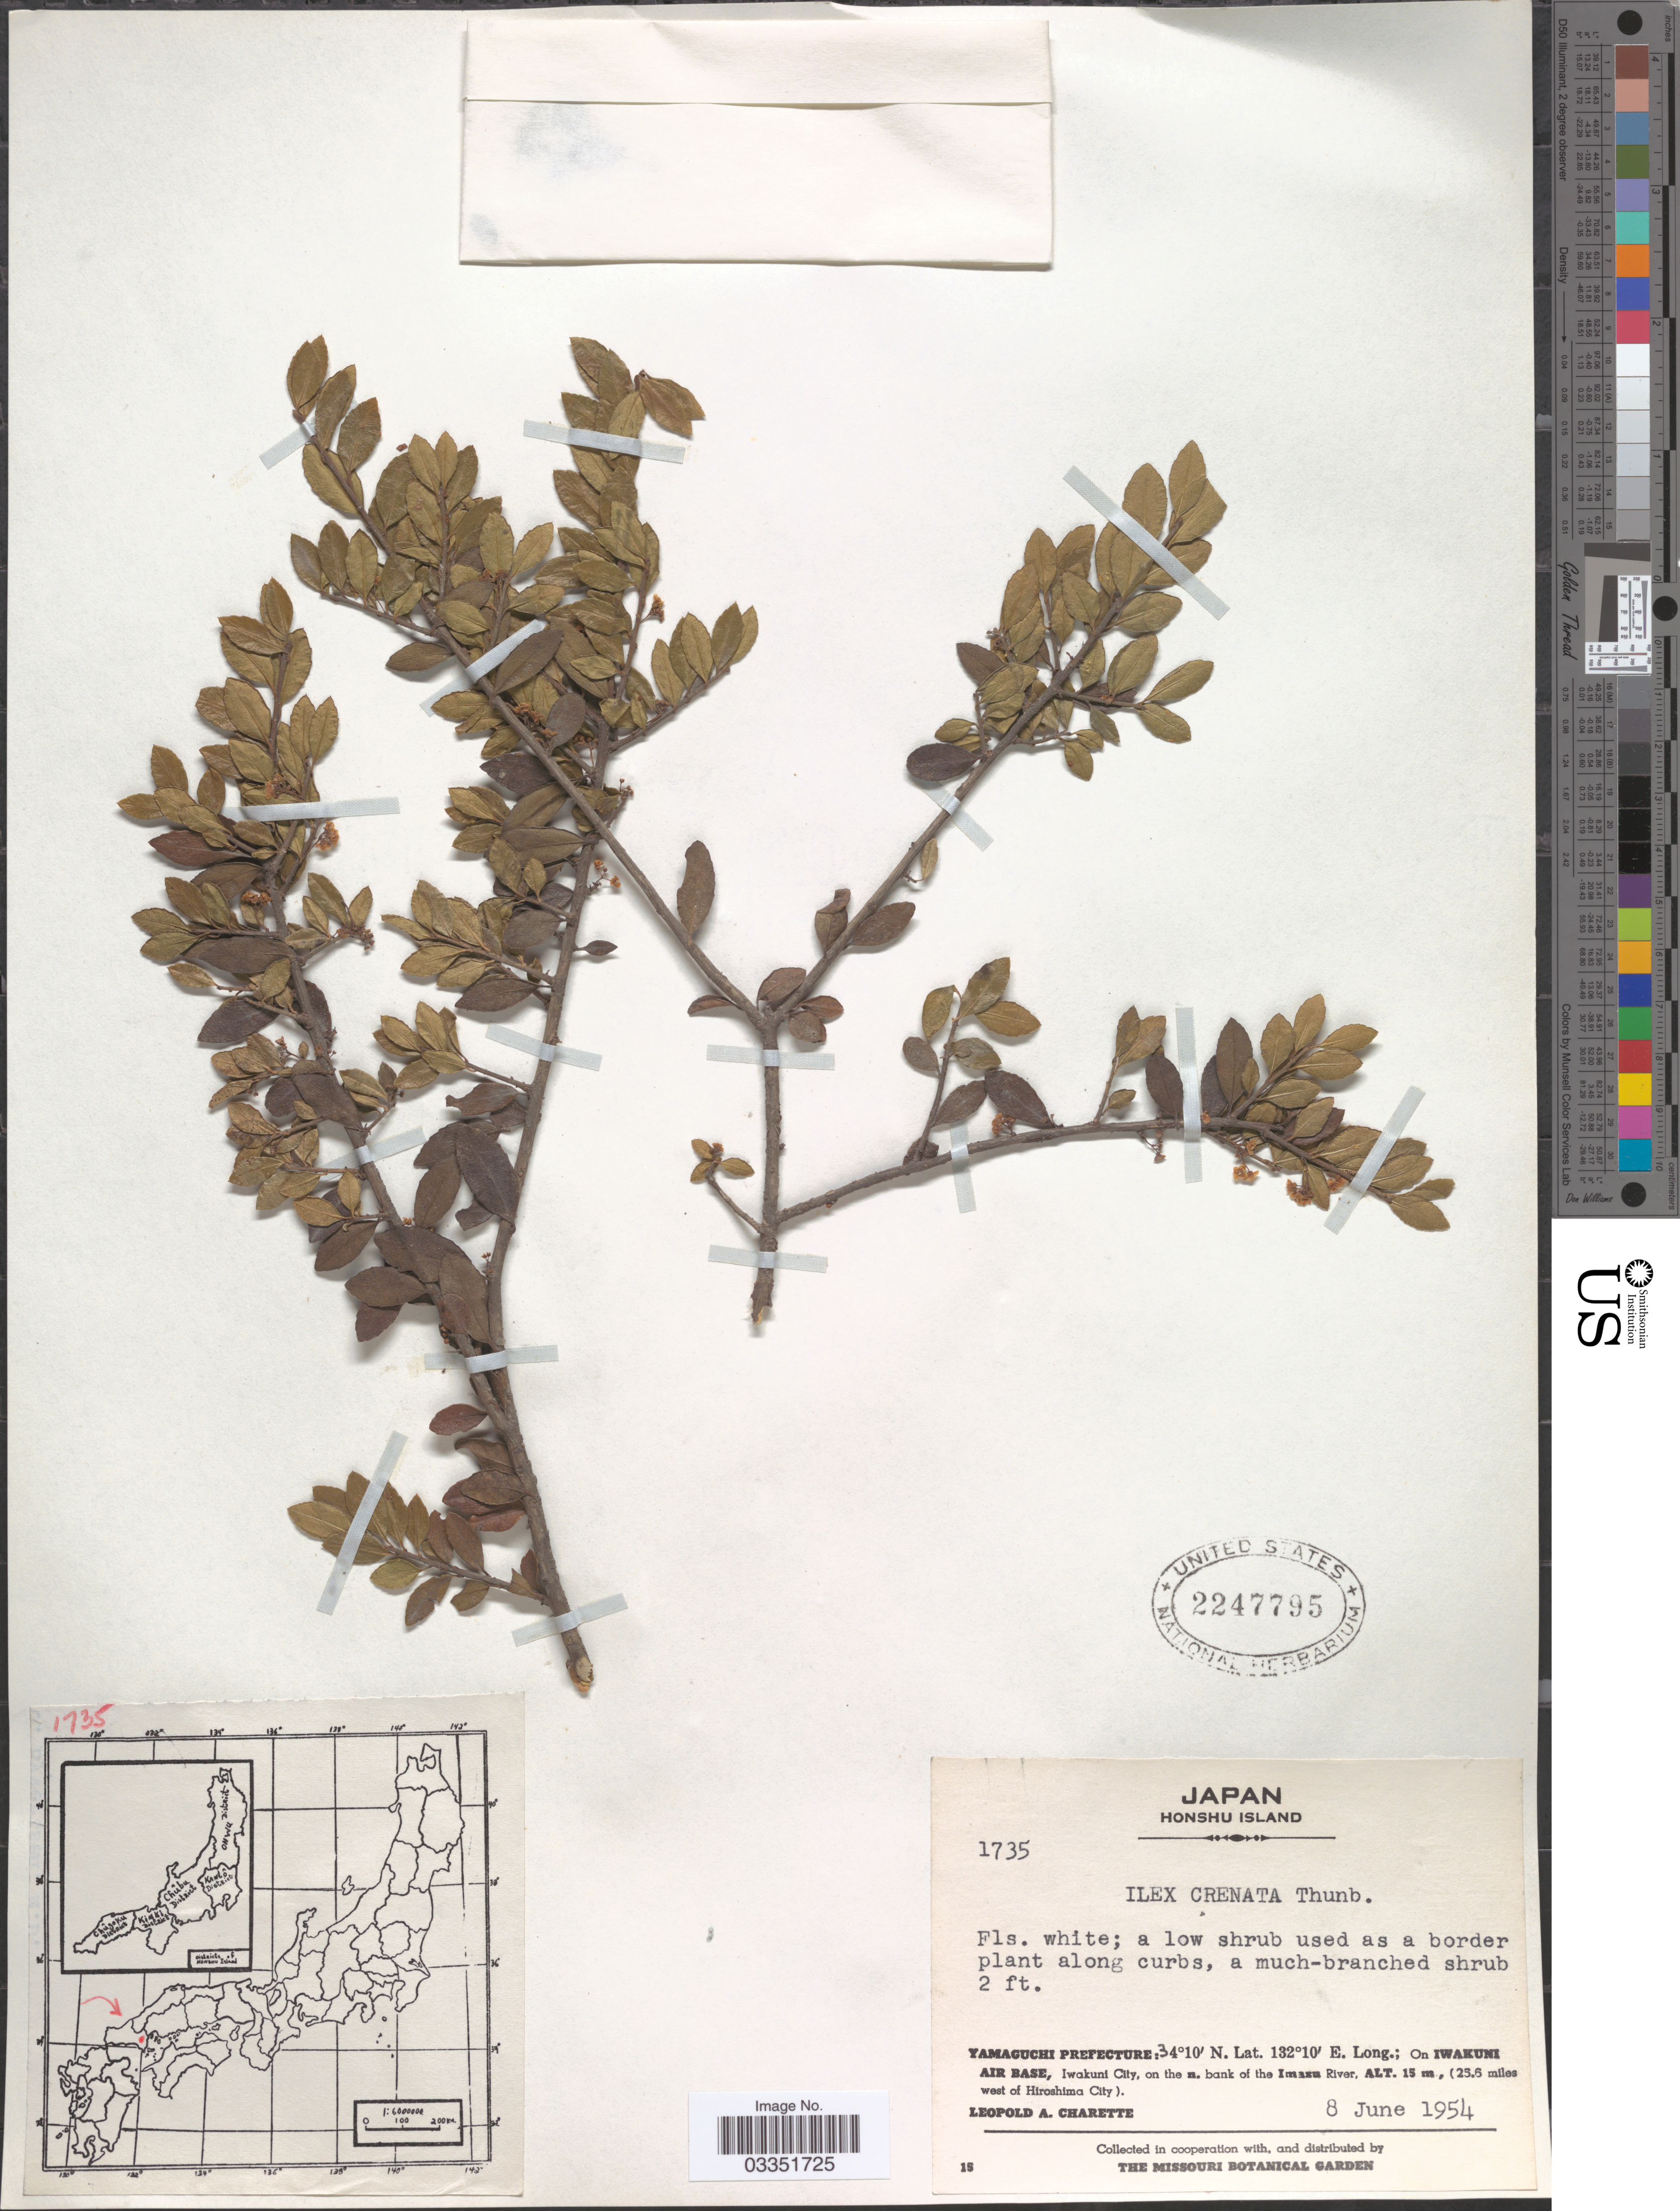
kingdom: Plantae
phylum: Tracheophyta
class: Magnoliopsida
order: Aquifoliales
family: Aquifoliaceae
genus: Ilex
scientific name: Ilex crenata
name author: Thunb.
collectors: L. A. Charette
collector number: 1735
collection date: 1954-06-08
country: Japan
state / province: Yamaguti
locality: Honshu Island. Yamaguchi Prefecture: On Iwakuni Air Base, Iwakuni City, on the n. bank of the Imazu River. (25.6 miles west of Hiroshima City).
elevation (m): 15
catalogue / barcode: US 2247795